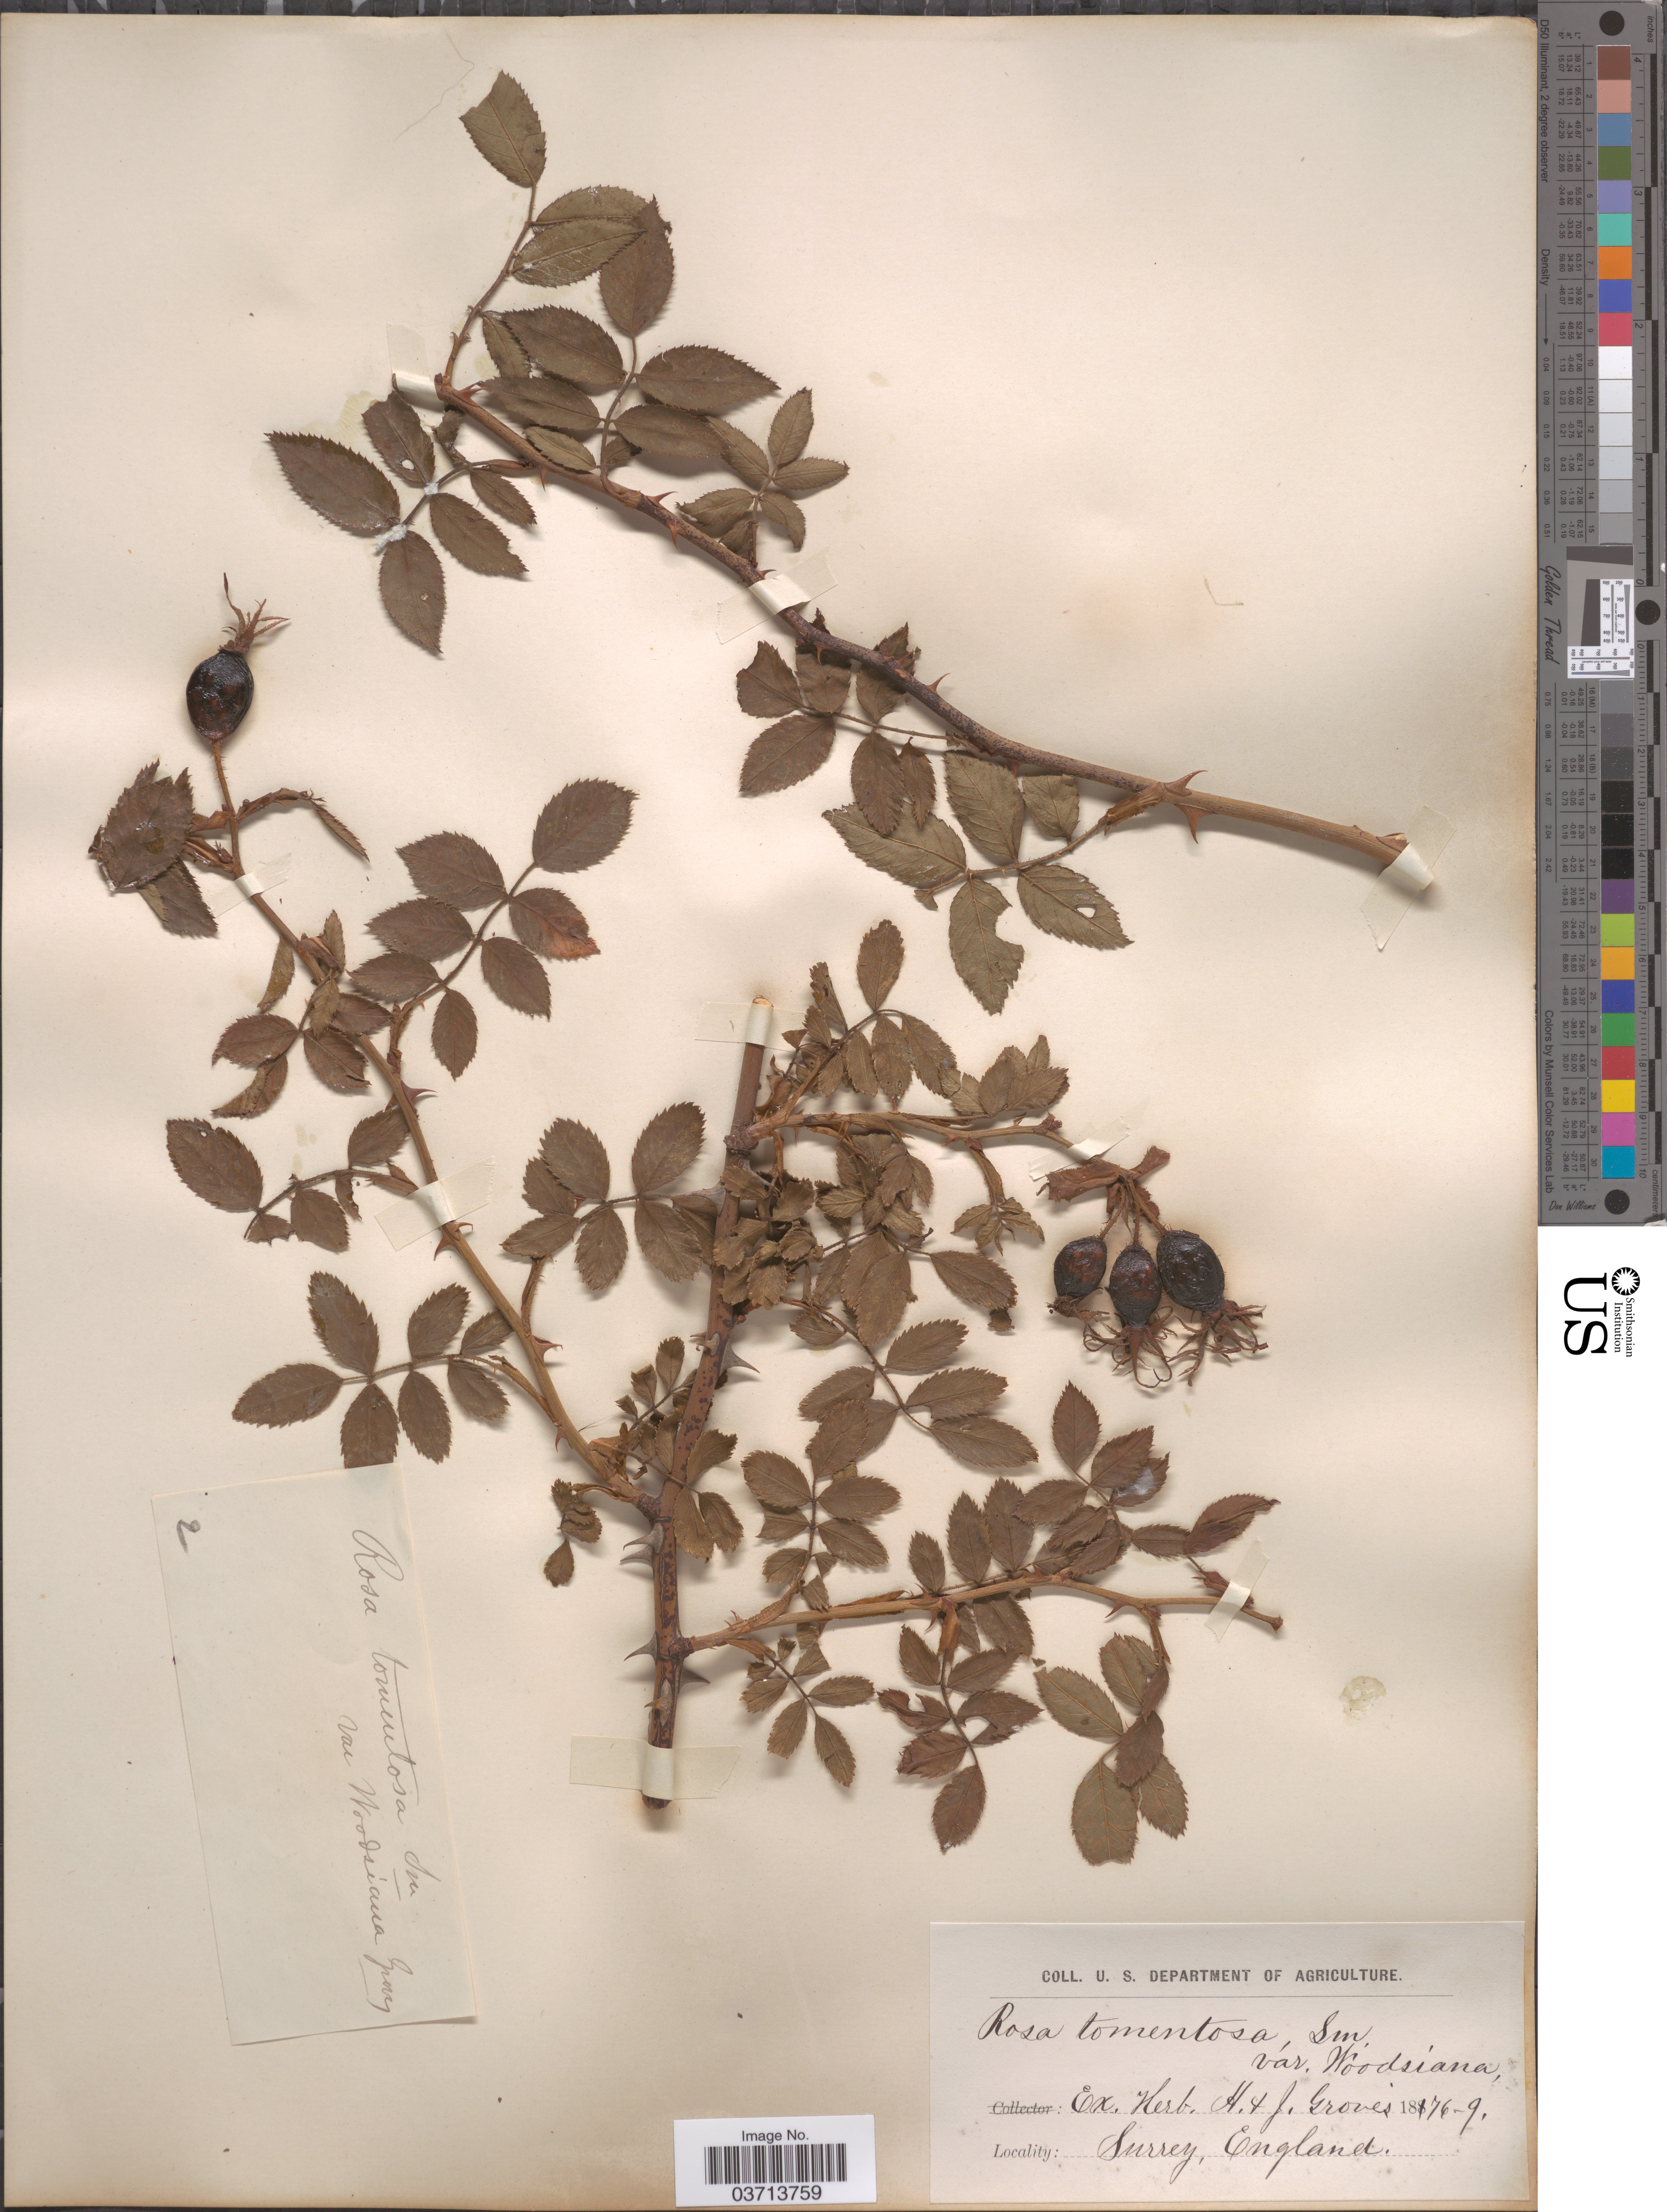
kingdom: Plantae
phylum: Tracheophyta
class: Magnoliopsida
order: Rosales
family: Rosaceae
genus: Rosa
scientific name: Rosa tomentosa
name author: Sm.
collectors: ex herb. H. & J. Groves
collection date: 1876/1879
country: United Kingdom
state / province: England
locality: Surrey.